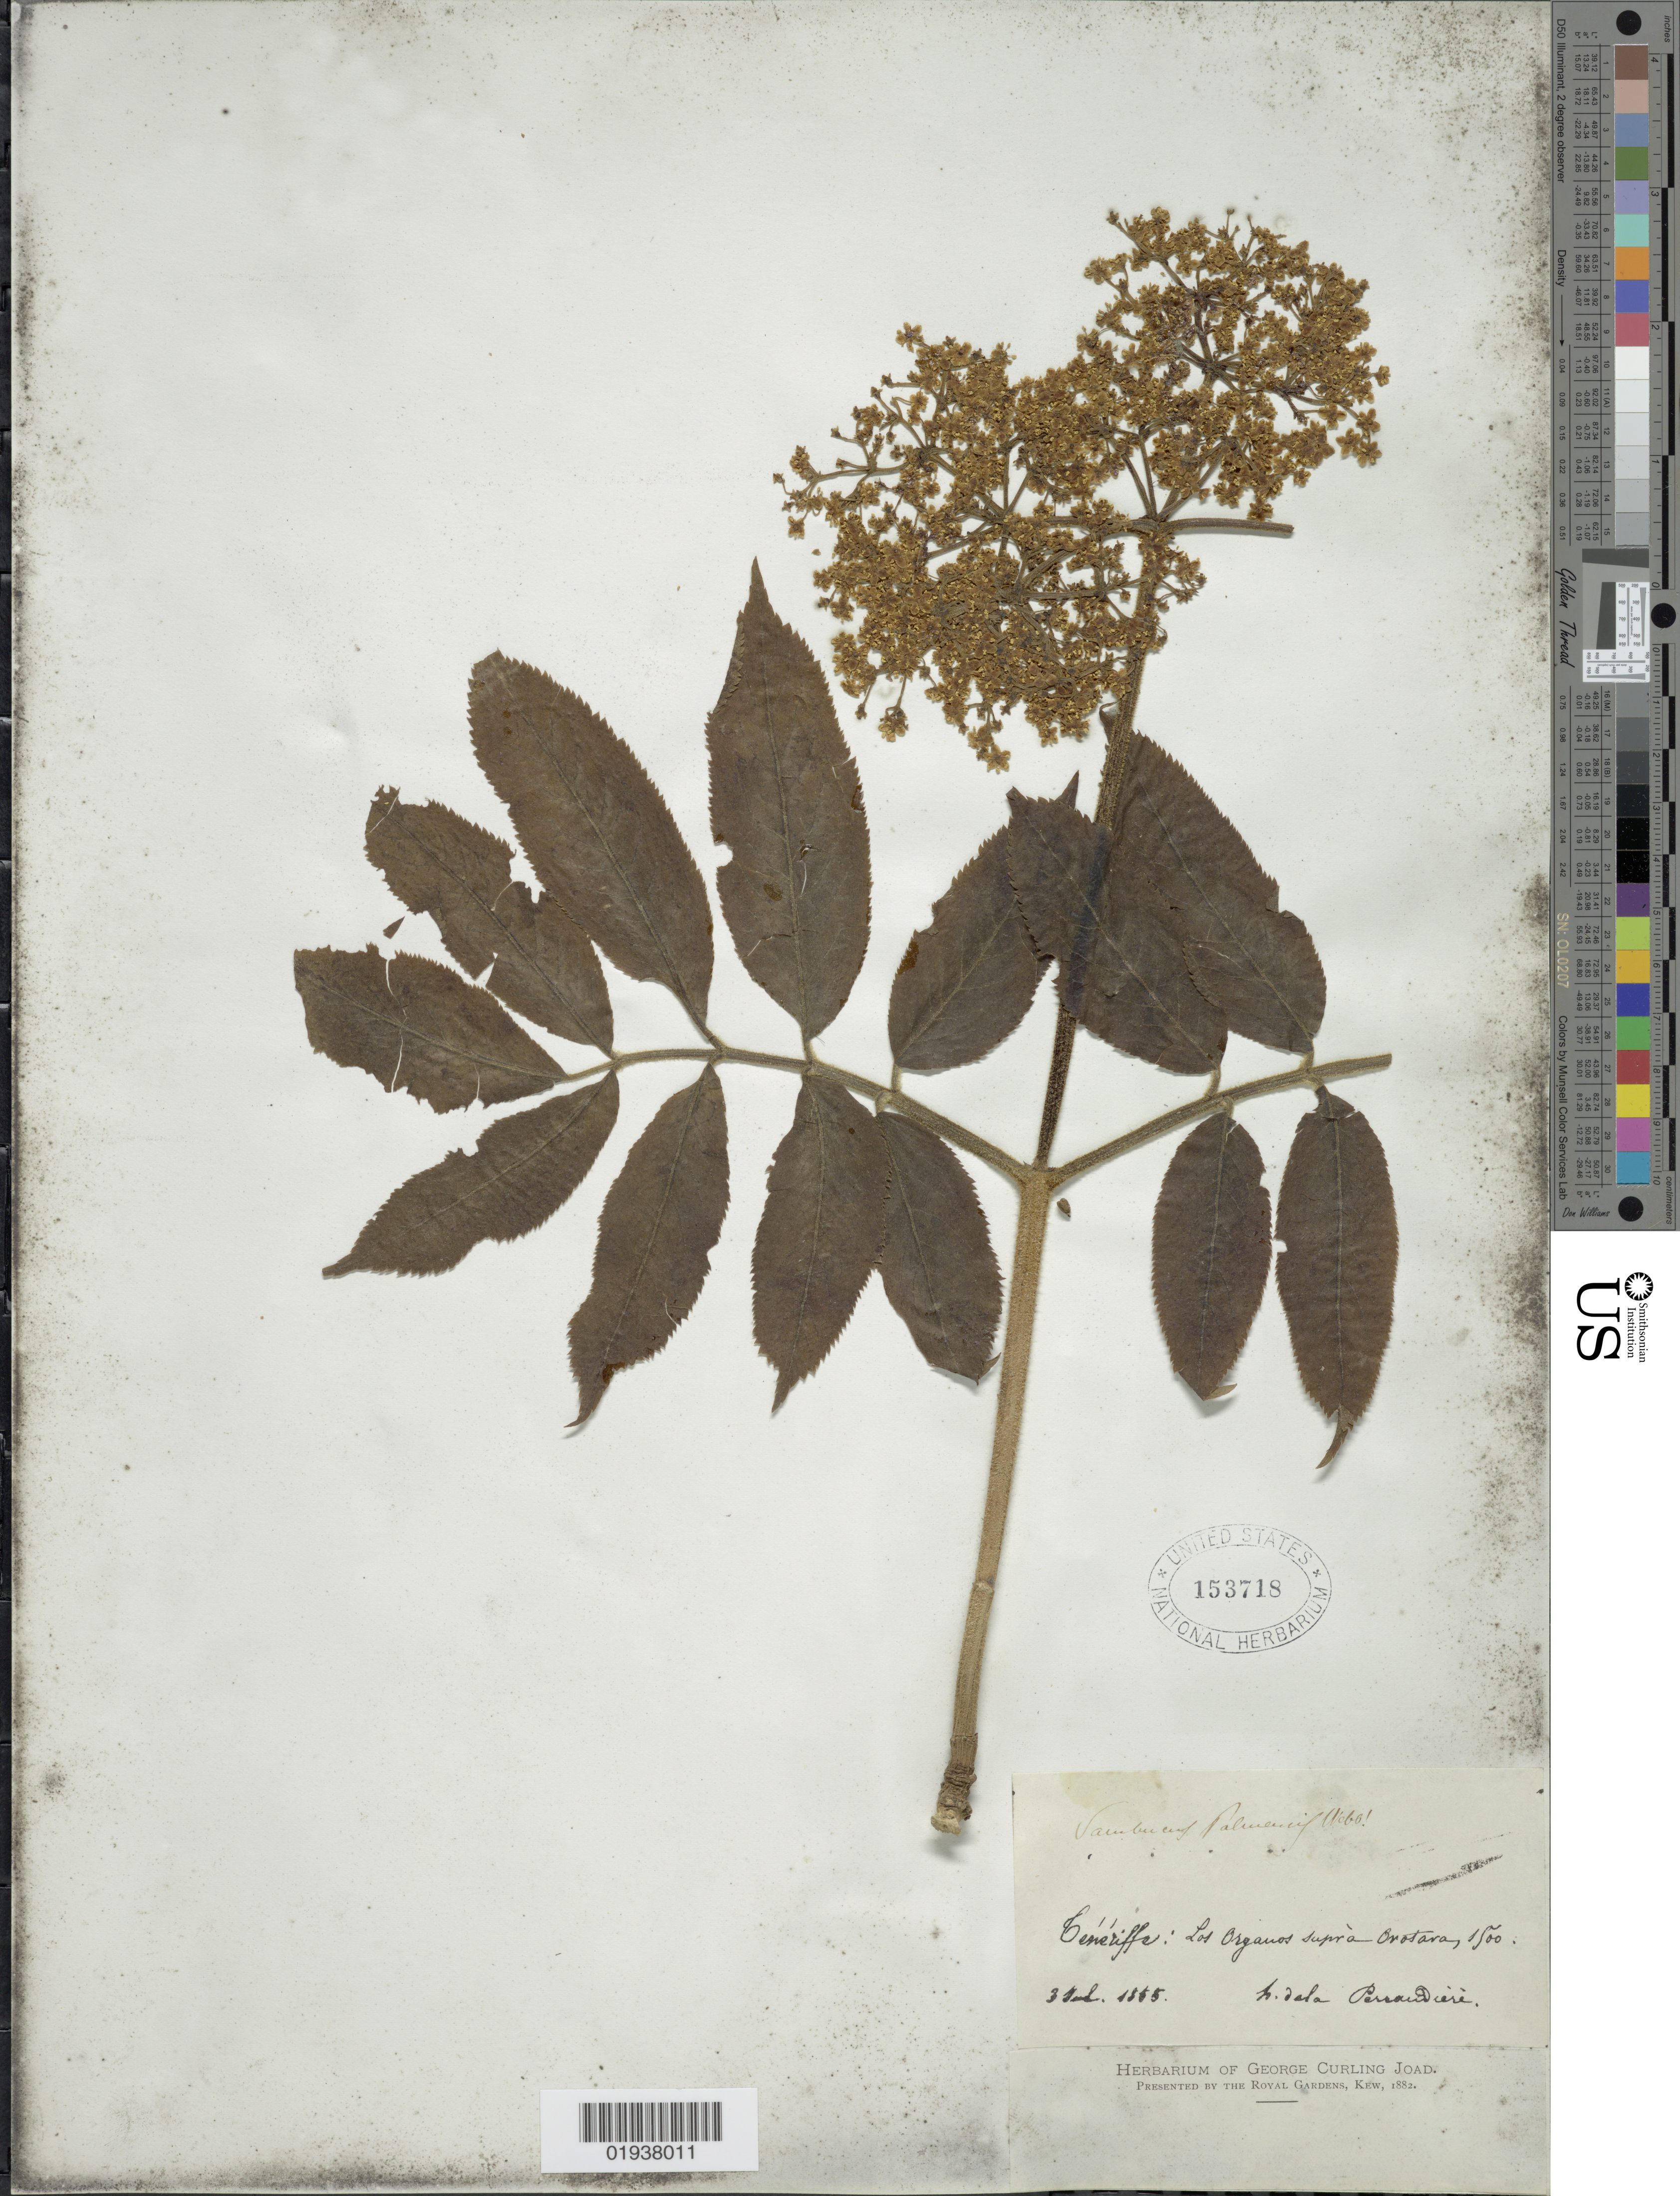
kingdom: Plantae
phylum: Tracheophyta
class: Magnoliopsida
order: Dipsacales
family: Viburnaceae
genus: Sambucus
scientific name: Sambucus palmensis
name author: Link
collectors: H. de la Perraudière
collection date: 1855-07-03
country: Spain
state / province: Canarias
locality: Ténériffe: Los Organos suprà Orotara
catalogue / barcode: US 153718